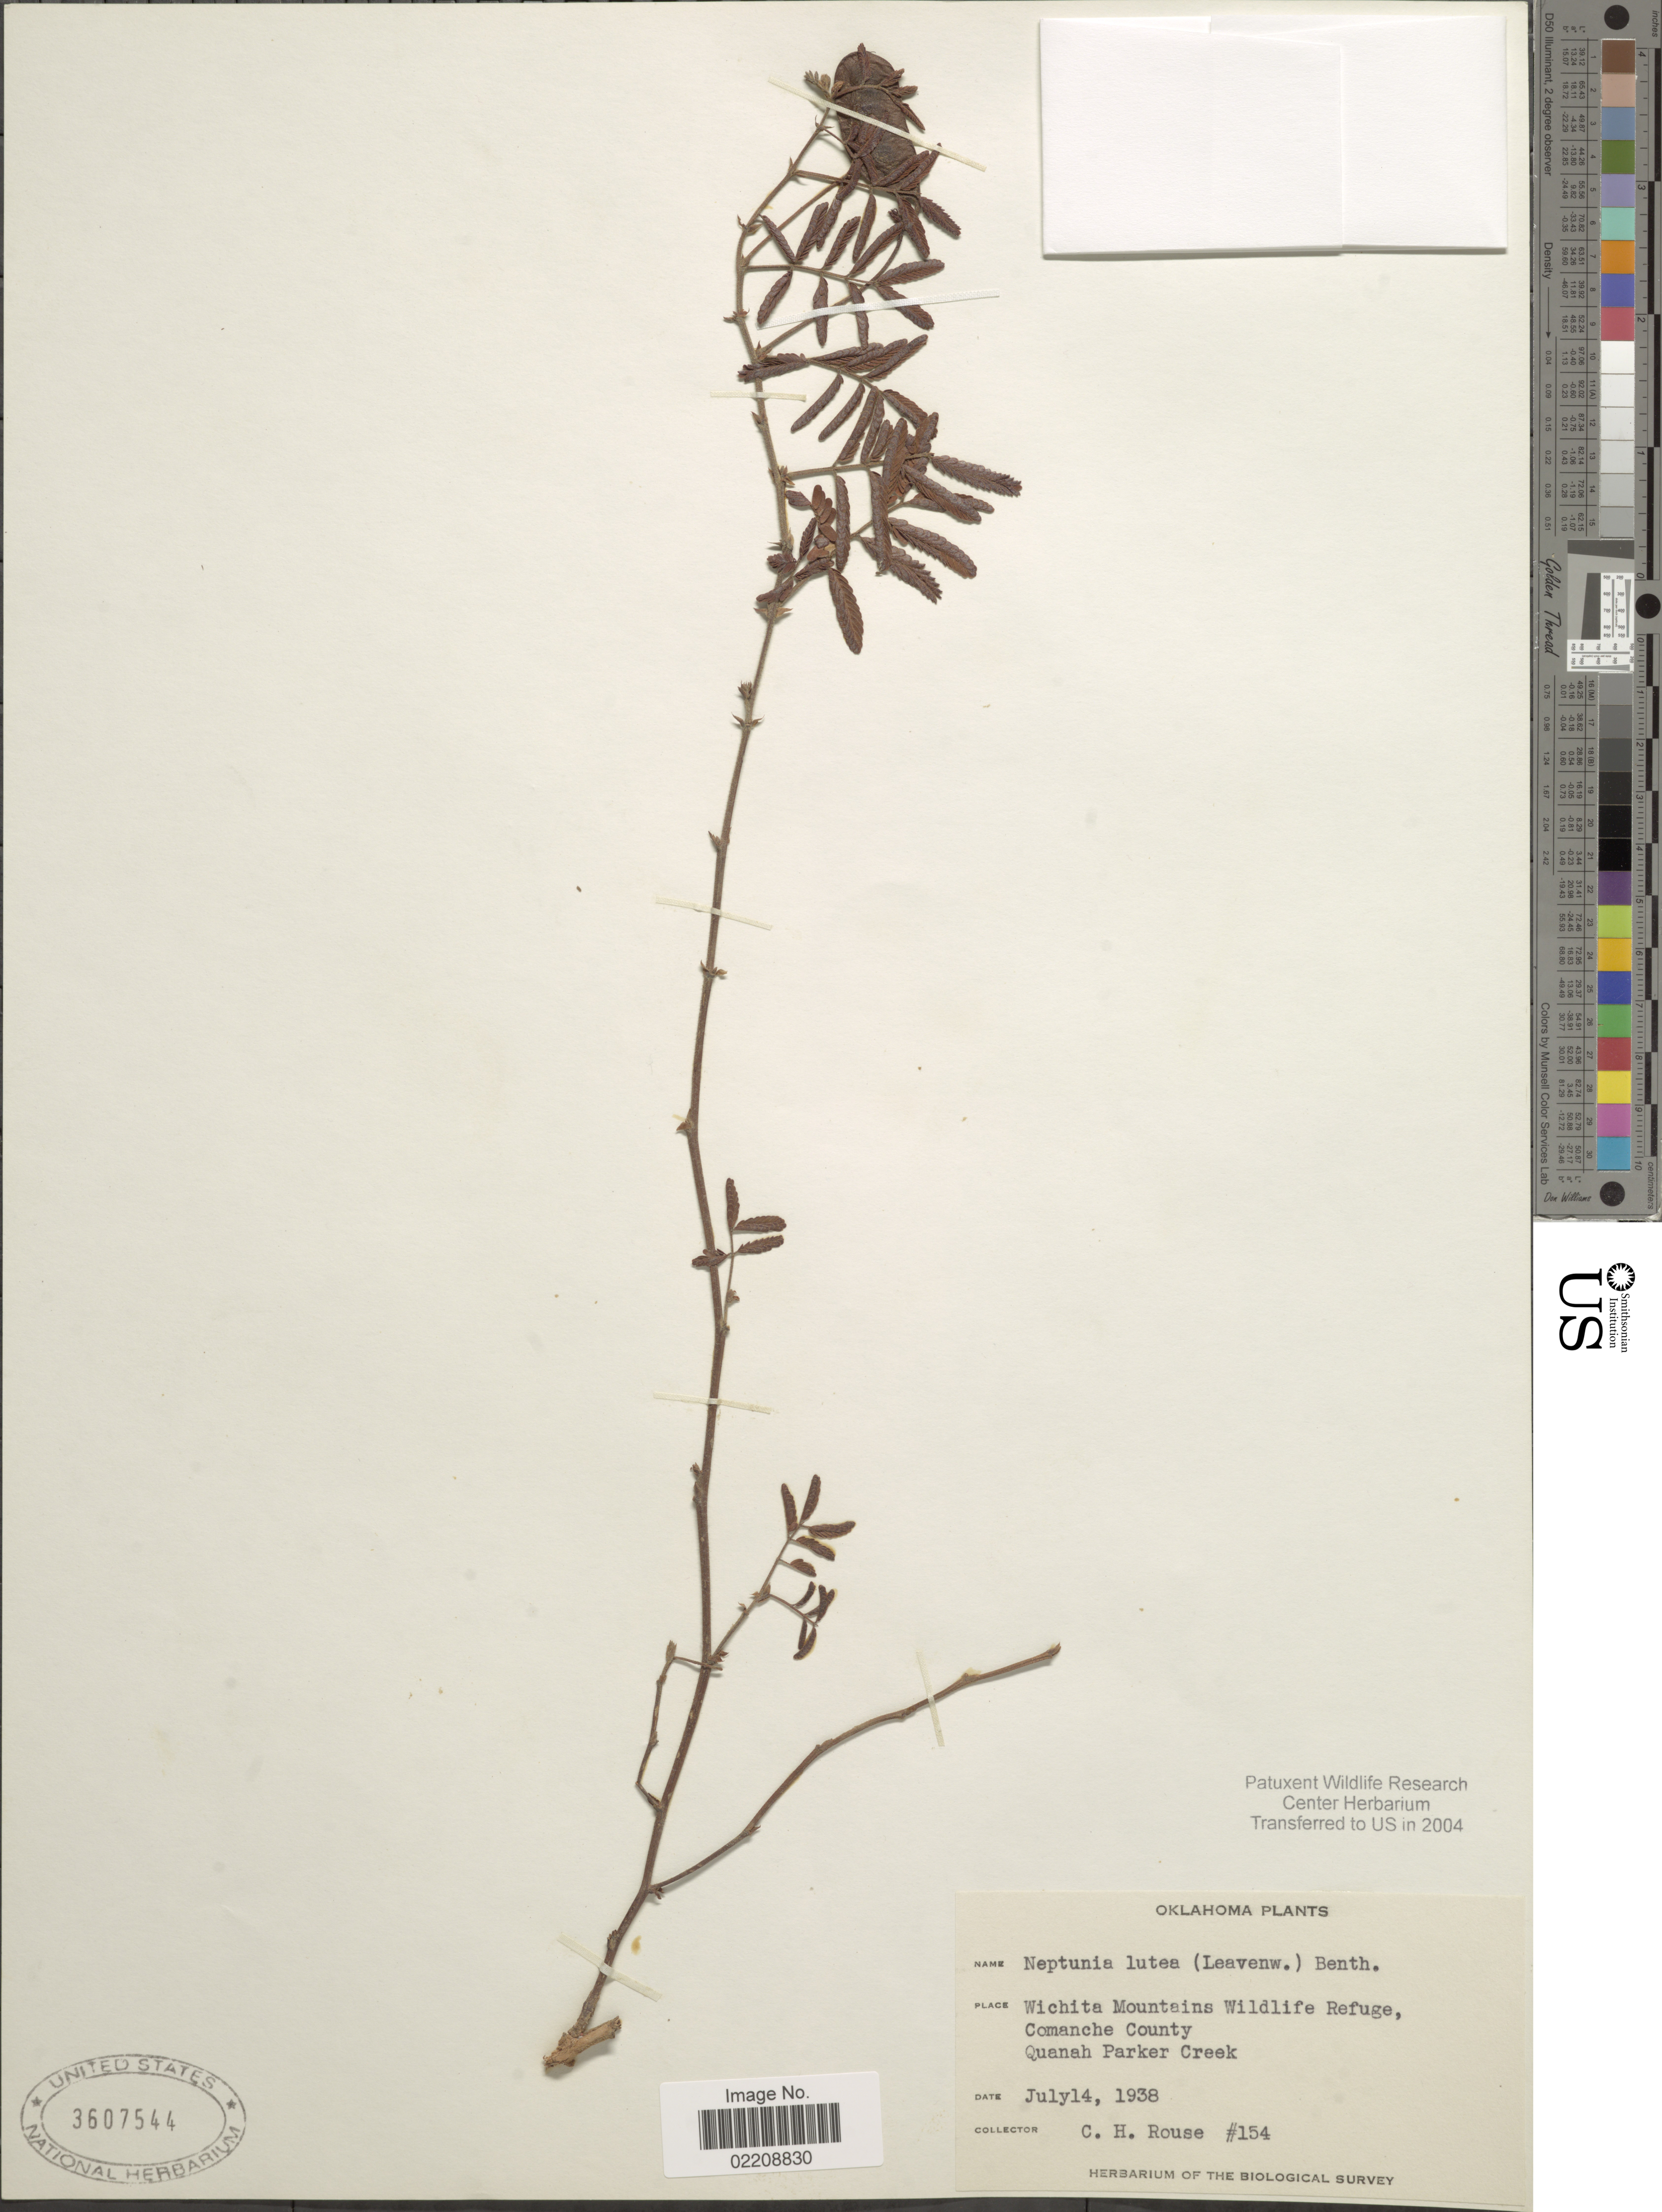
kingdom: Plantae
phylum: Tracheophyta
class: Magnoliopsida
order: Fabales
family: Fabaceae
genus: Neptunia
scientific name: Neptunia lutea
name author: (Leavenw.) Benth.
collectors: C. Rouse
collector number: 154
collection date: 1938-07-14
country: United States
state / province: Oklahoma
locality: Wichita Mountains Wildlife Refuge, Comanche County, Quanah Parker Creek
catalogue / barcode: US 3607544